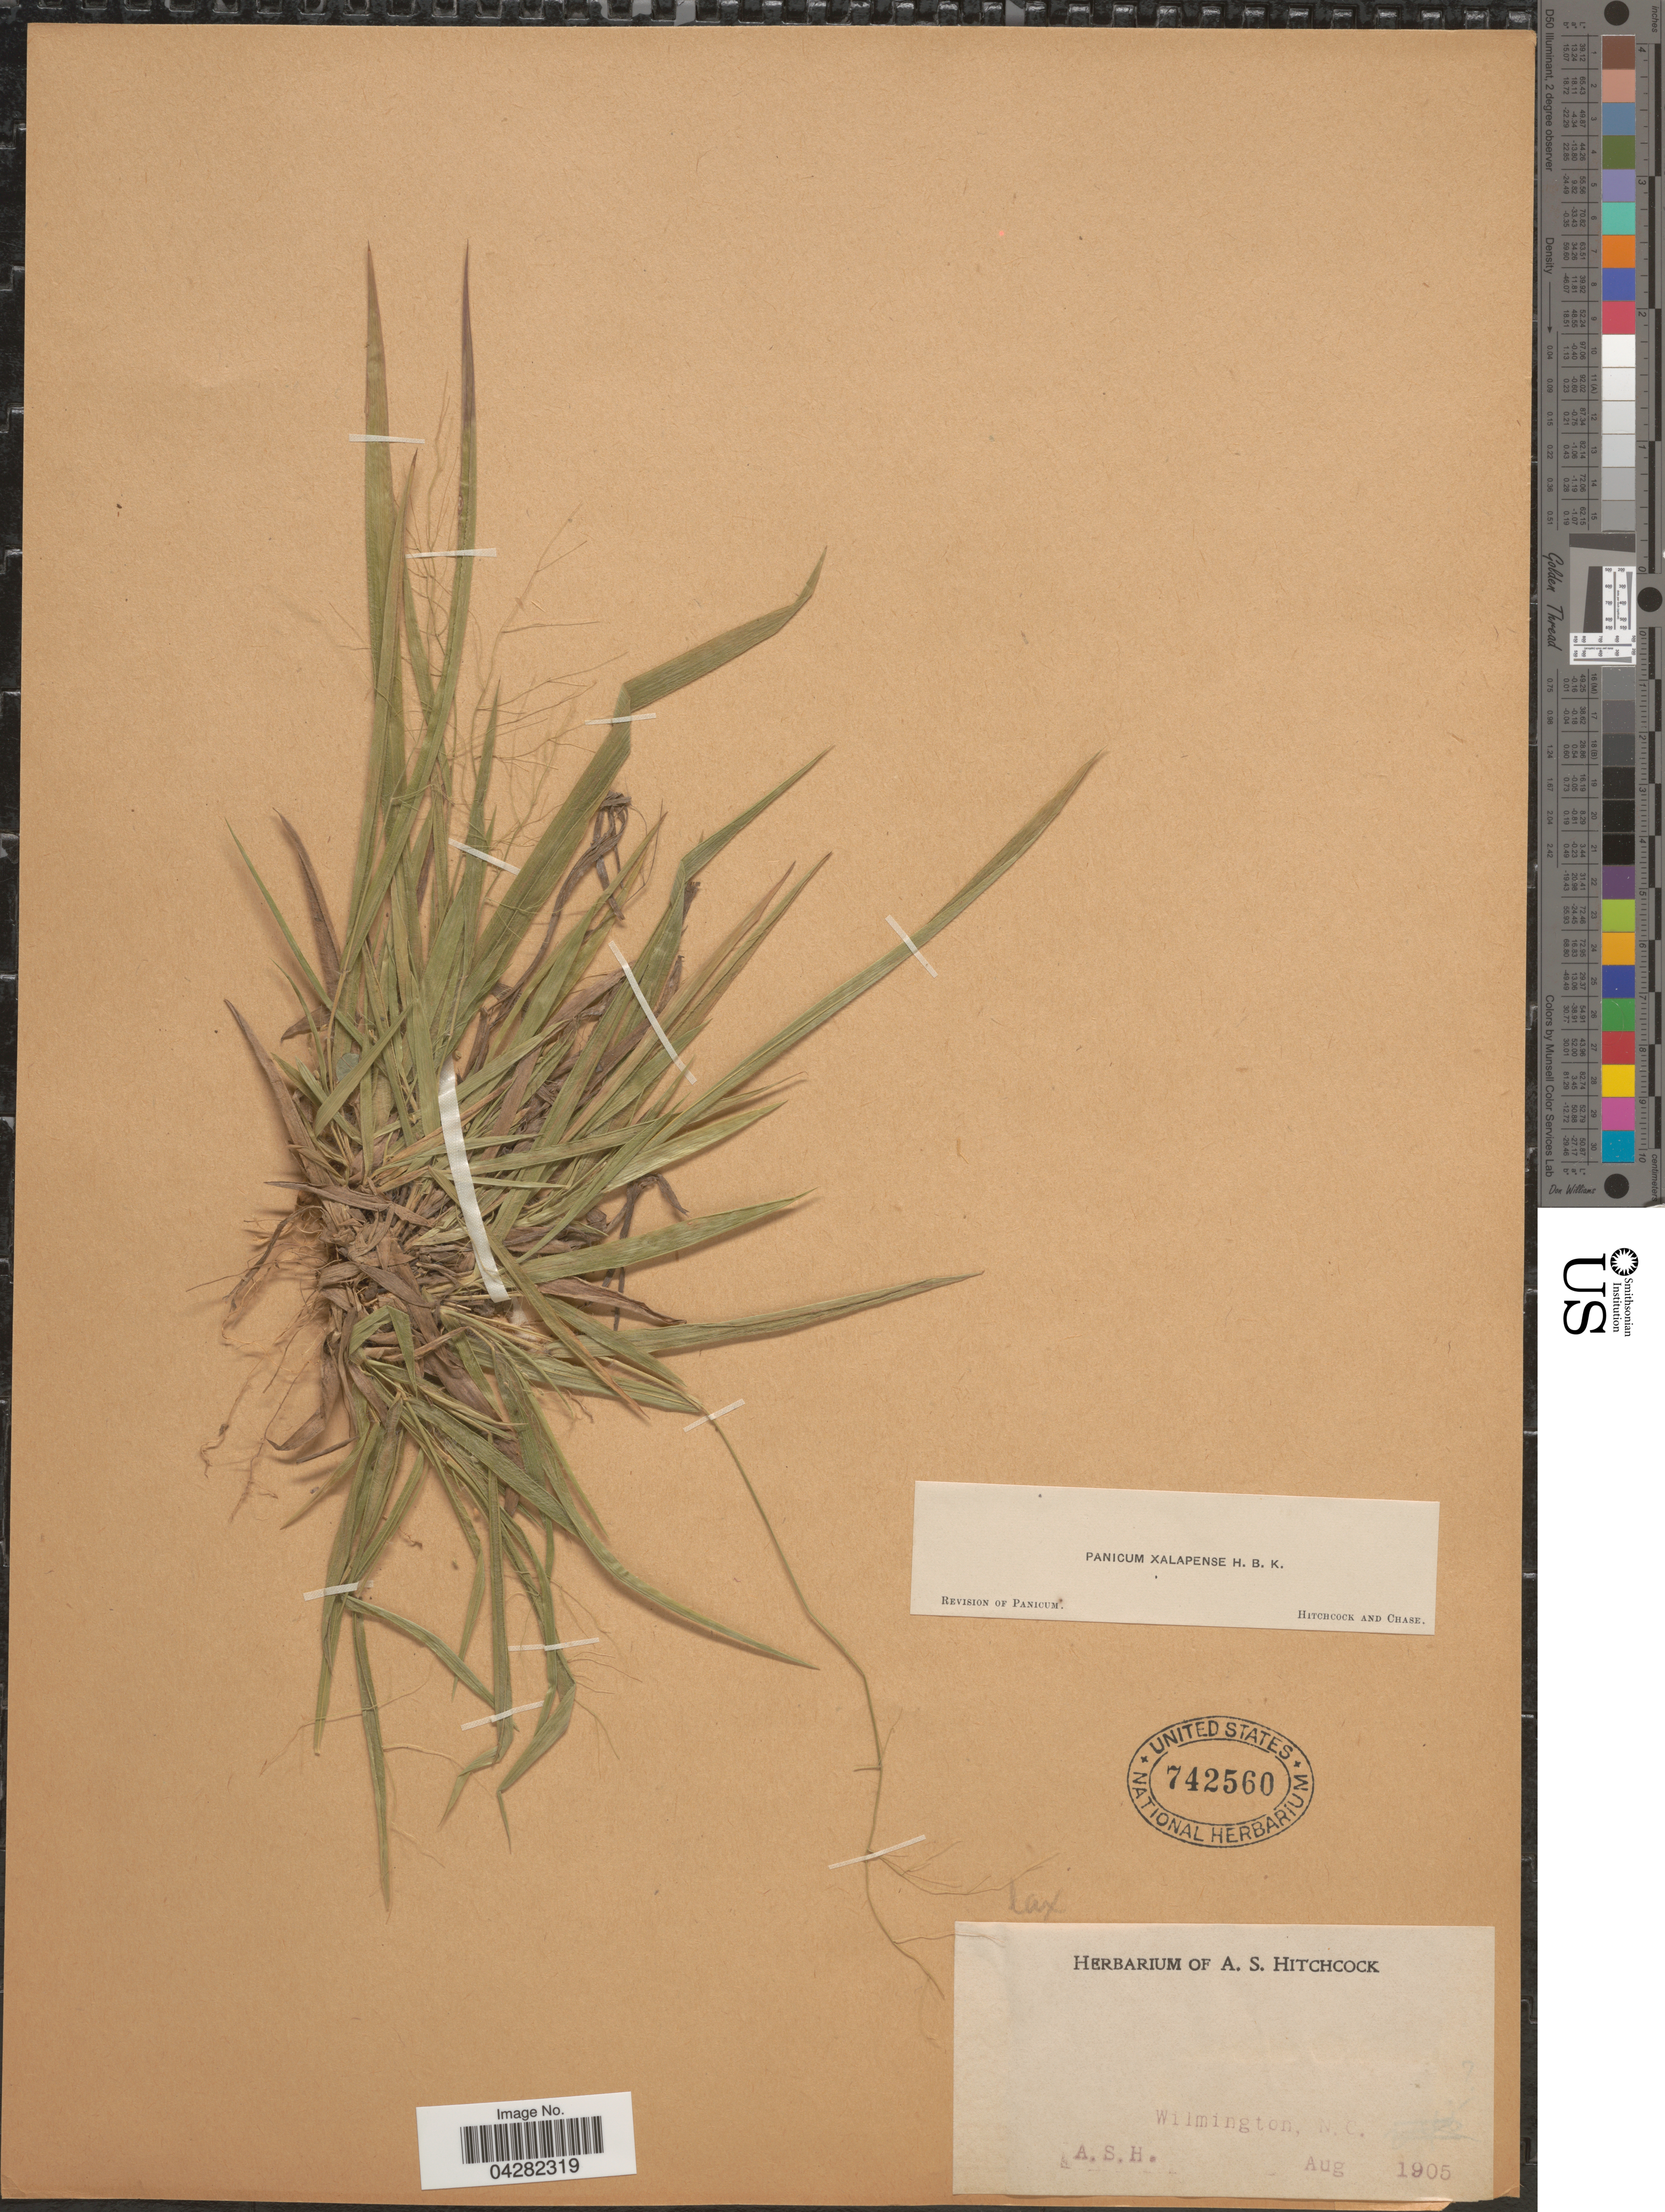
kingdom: Plantae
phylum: Tracheophyta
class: Liliopsida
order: Poales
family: Poaceae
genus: Dichanthelium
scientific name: Dichanthelium laxiflorum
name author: (Lam.) Gould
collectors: A. S. Hitchcock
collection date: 1905-08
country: United States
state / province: North Carolina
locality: Wilmington.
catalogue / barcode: US 742560